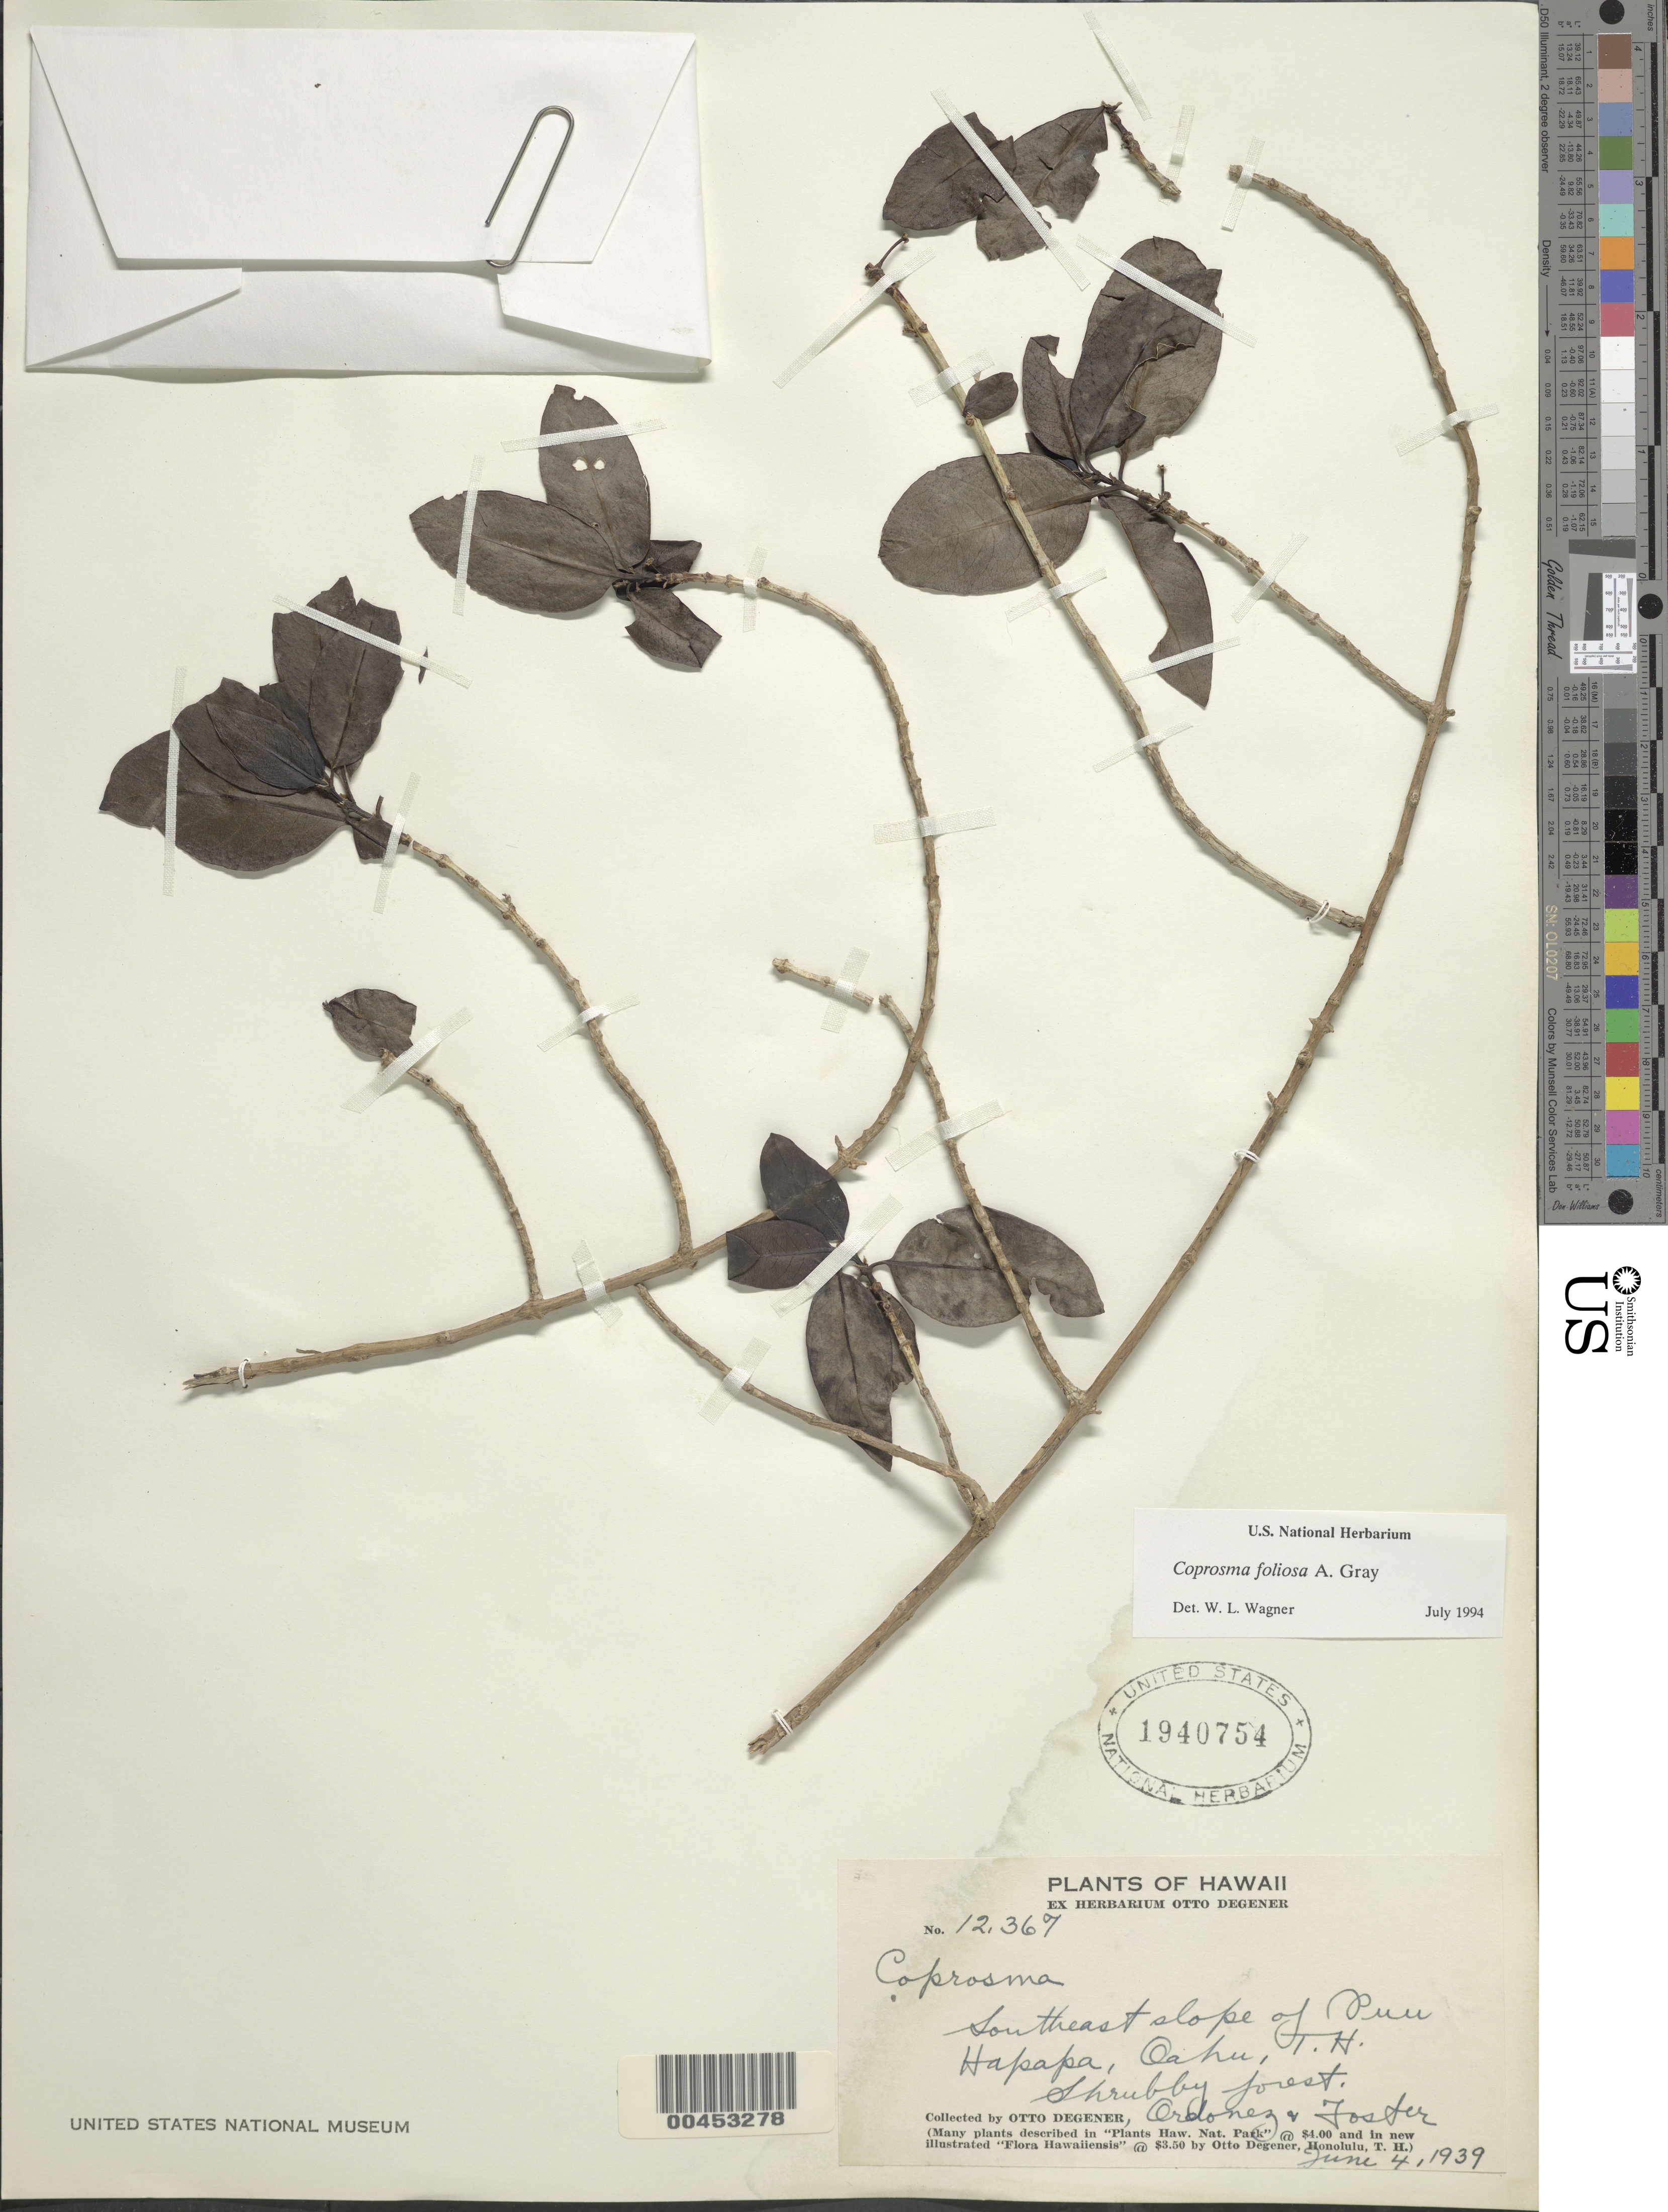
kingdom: Plantae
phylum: Tracheophyta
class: Magnoliopsida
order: Gentianales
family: Rubiaceae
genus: Coprosma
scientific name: Coprosma foliosa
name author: A. Gray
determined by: Wagner, W. L., (BOT), Smithsonian Institution - National Museum of Natural History (UNITED STATES)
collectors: O. Degener, -. Ordonez & -. Foster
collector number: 12367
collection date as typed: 4 Jun 1939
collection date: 1939-06-04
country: United States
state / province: Hawaii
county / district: Honolulu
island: Oahu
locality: SE slope of Puu Hapapa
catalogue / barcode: US 1940754